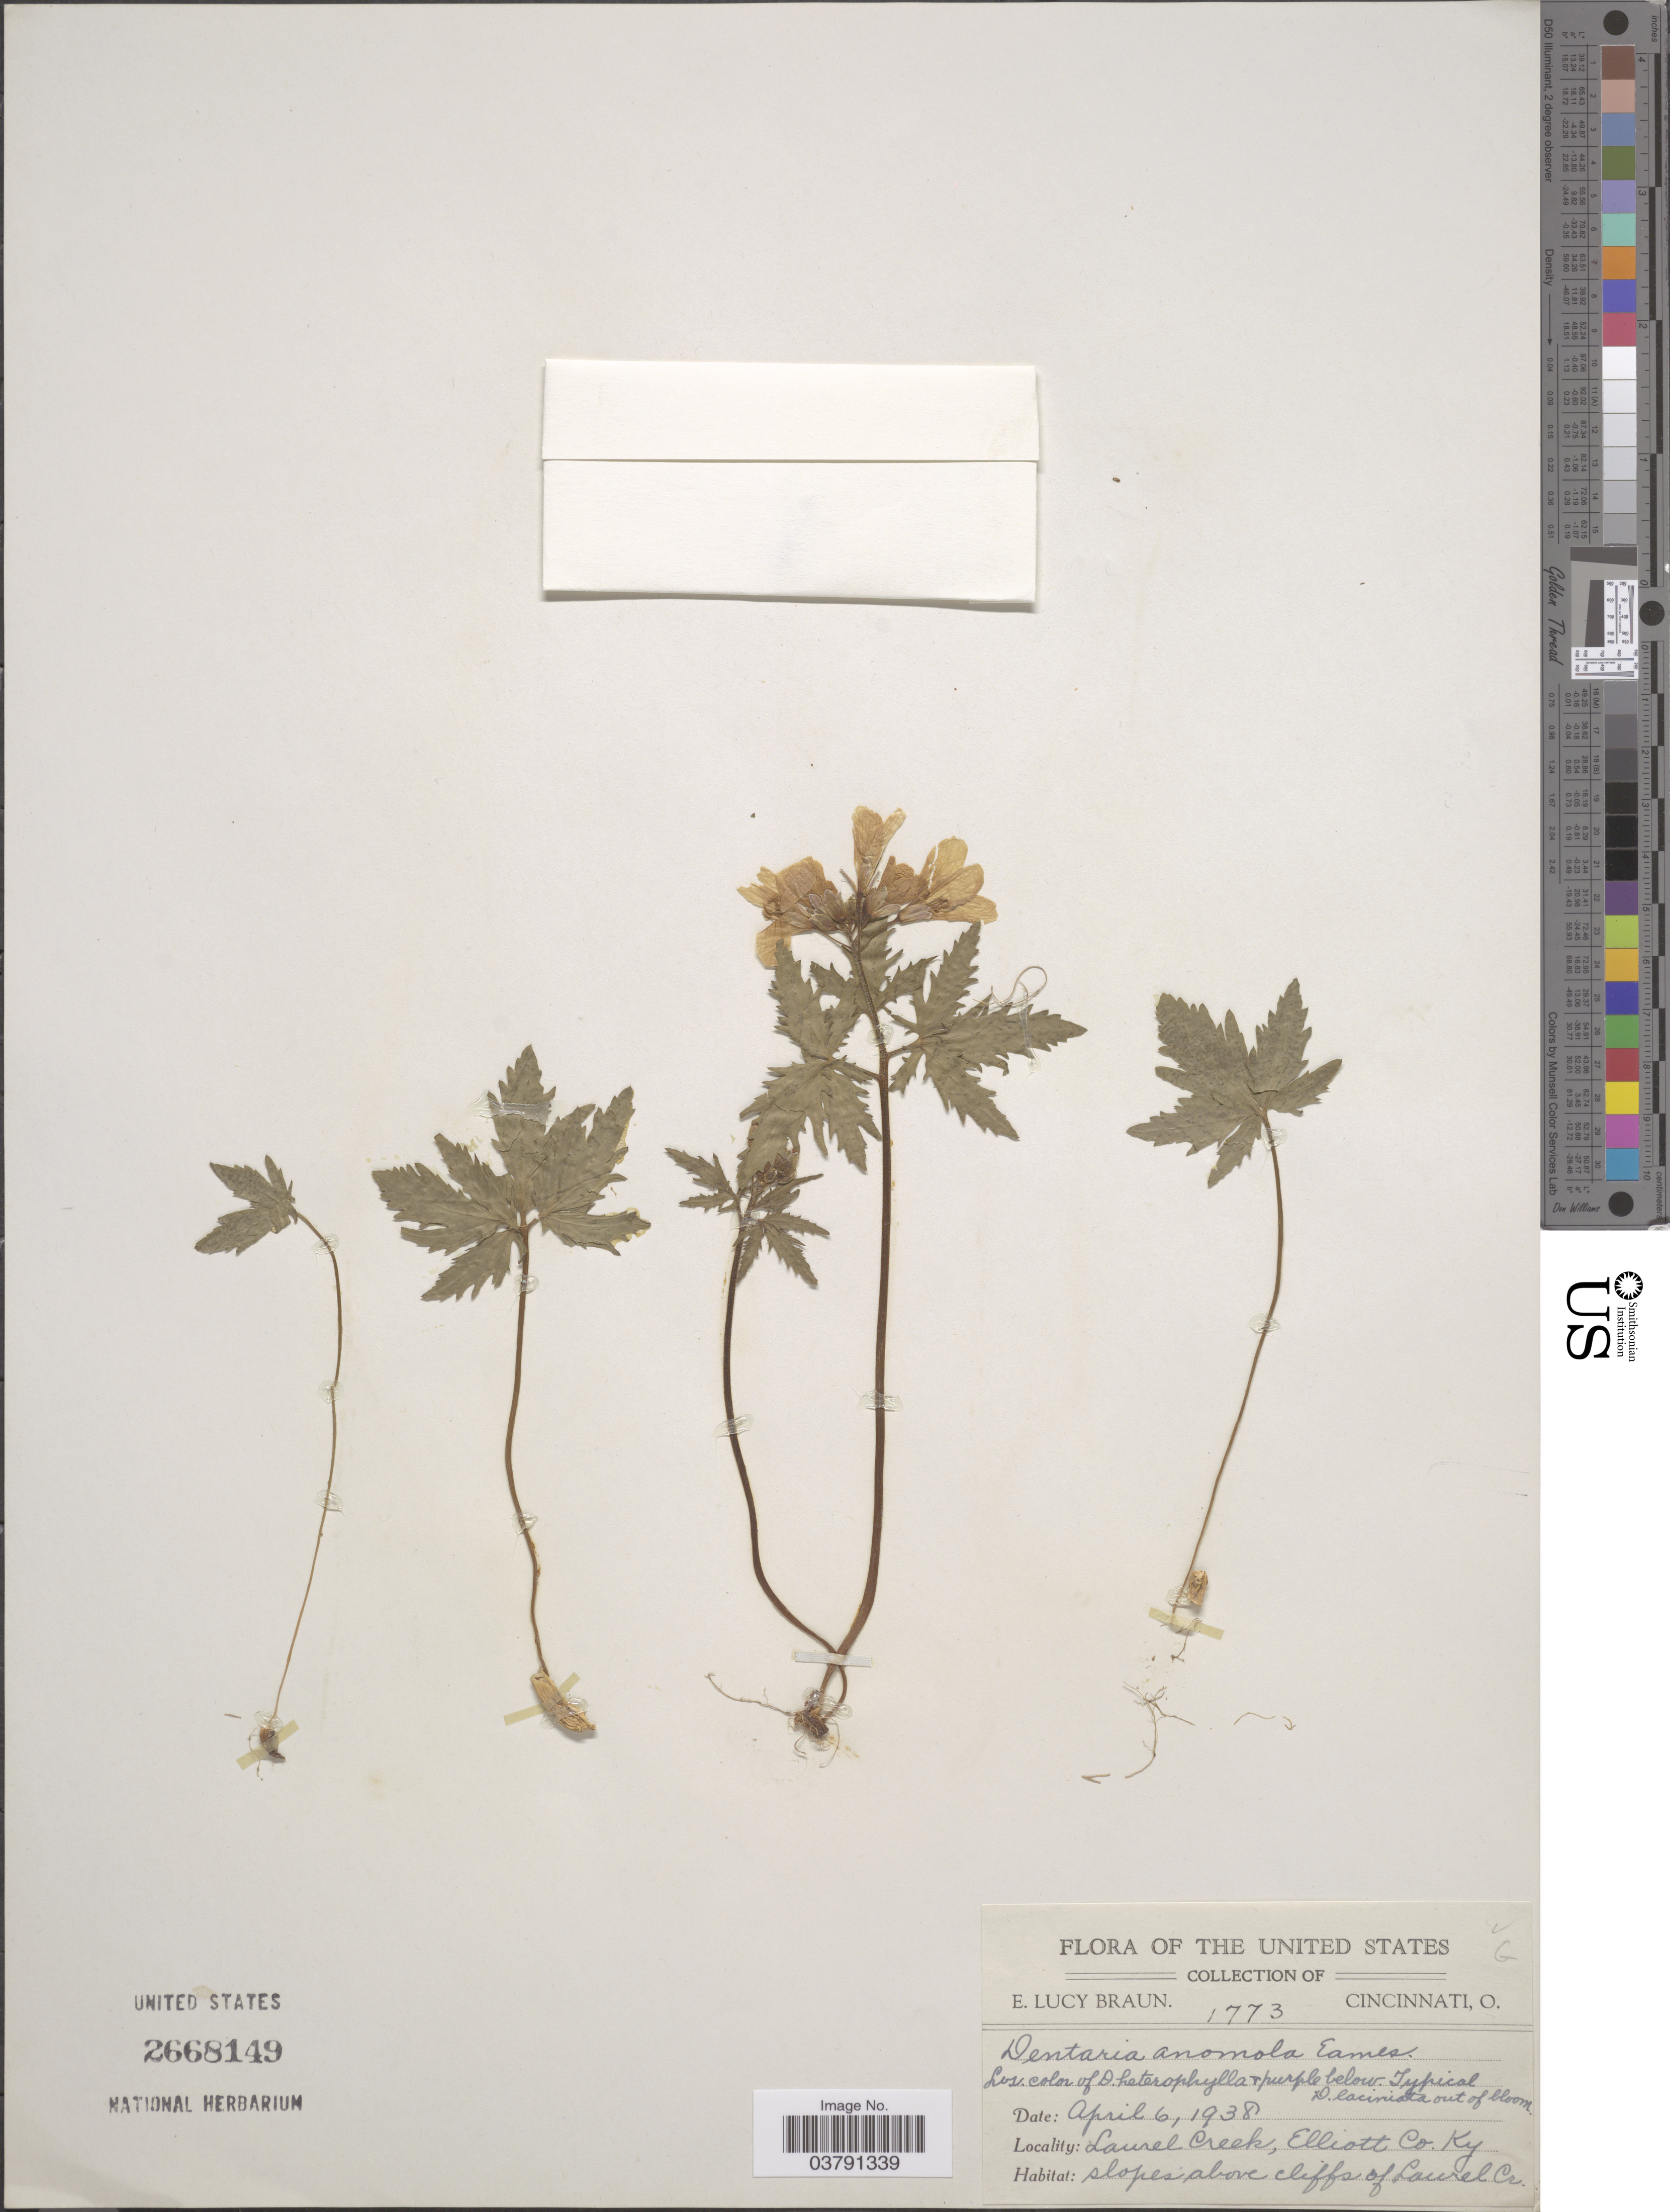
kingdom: Plantae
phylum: Tracheophyta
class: Magnoliopsida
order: Brassicales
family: Brassicaceae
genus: Dentaria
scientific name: Dentaria anomala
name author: Eames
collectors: E. L. Braun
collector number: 1773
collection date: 1938-04-06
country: United States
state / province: Kentucky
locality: Laurel Creek, Elliot Co. Ky. Slopes above cliffs of Laurel Cr.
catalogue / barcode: US 2668149